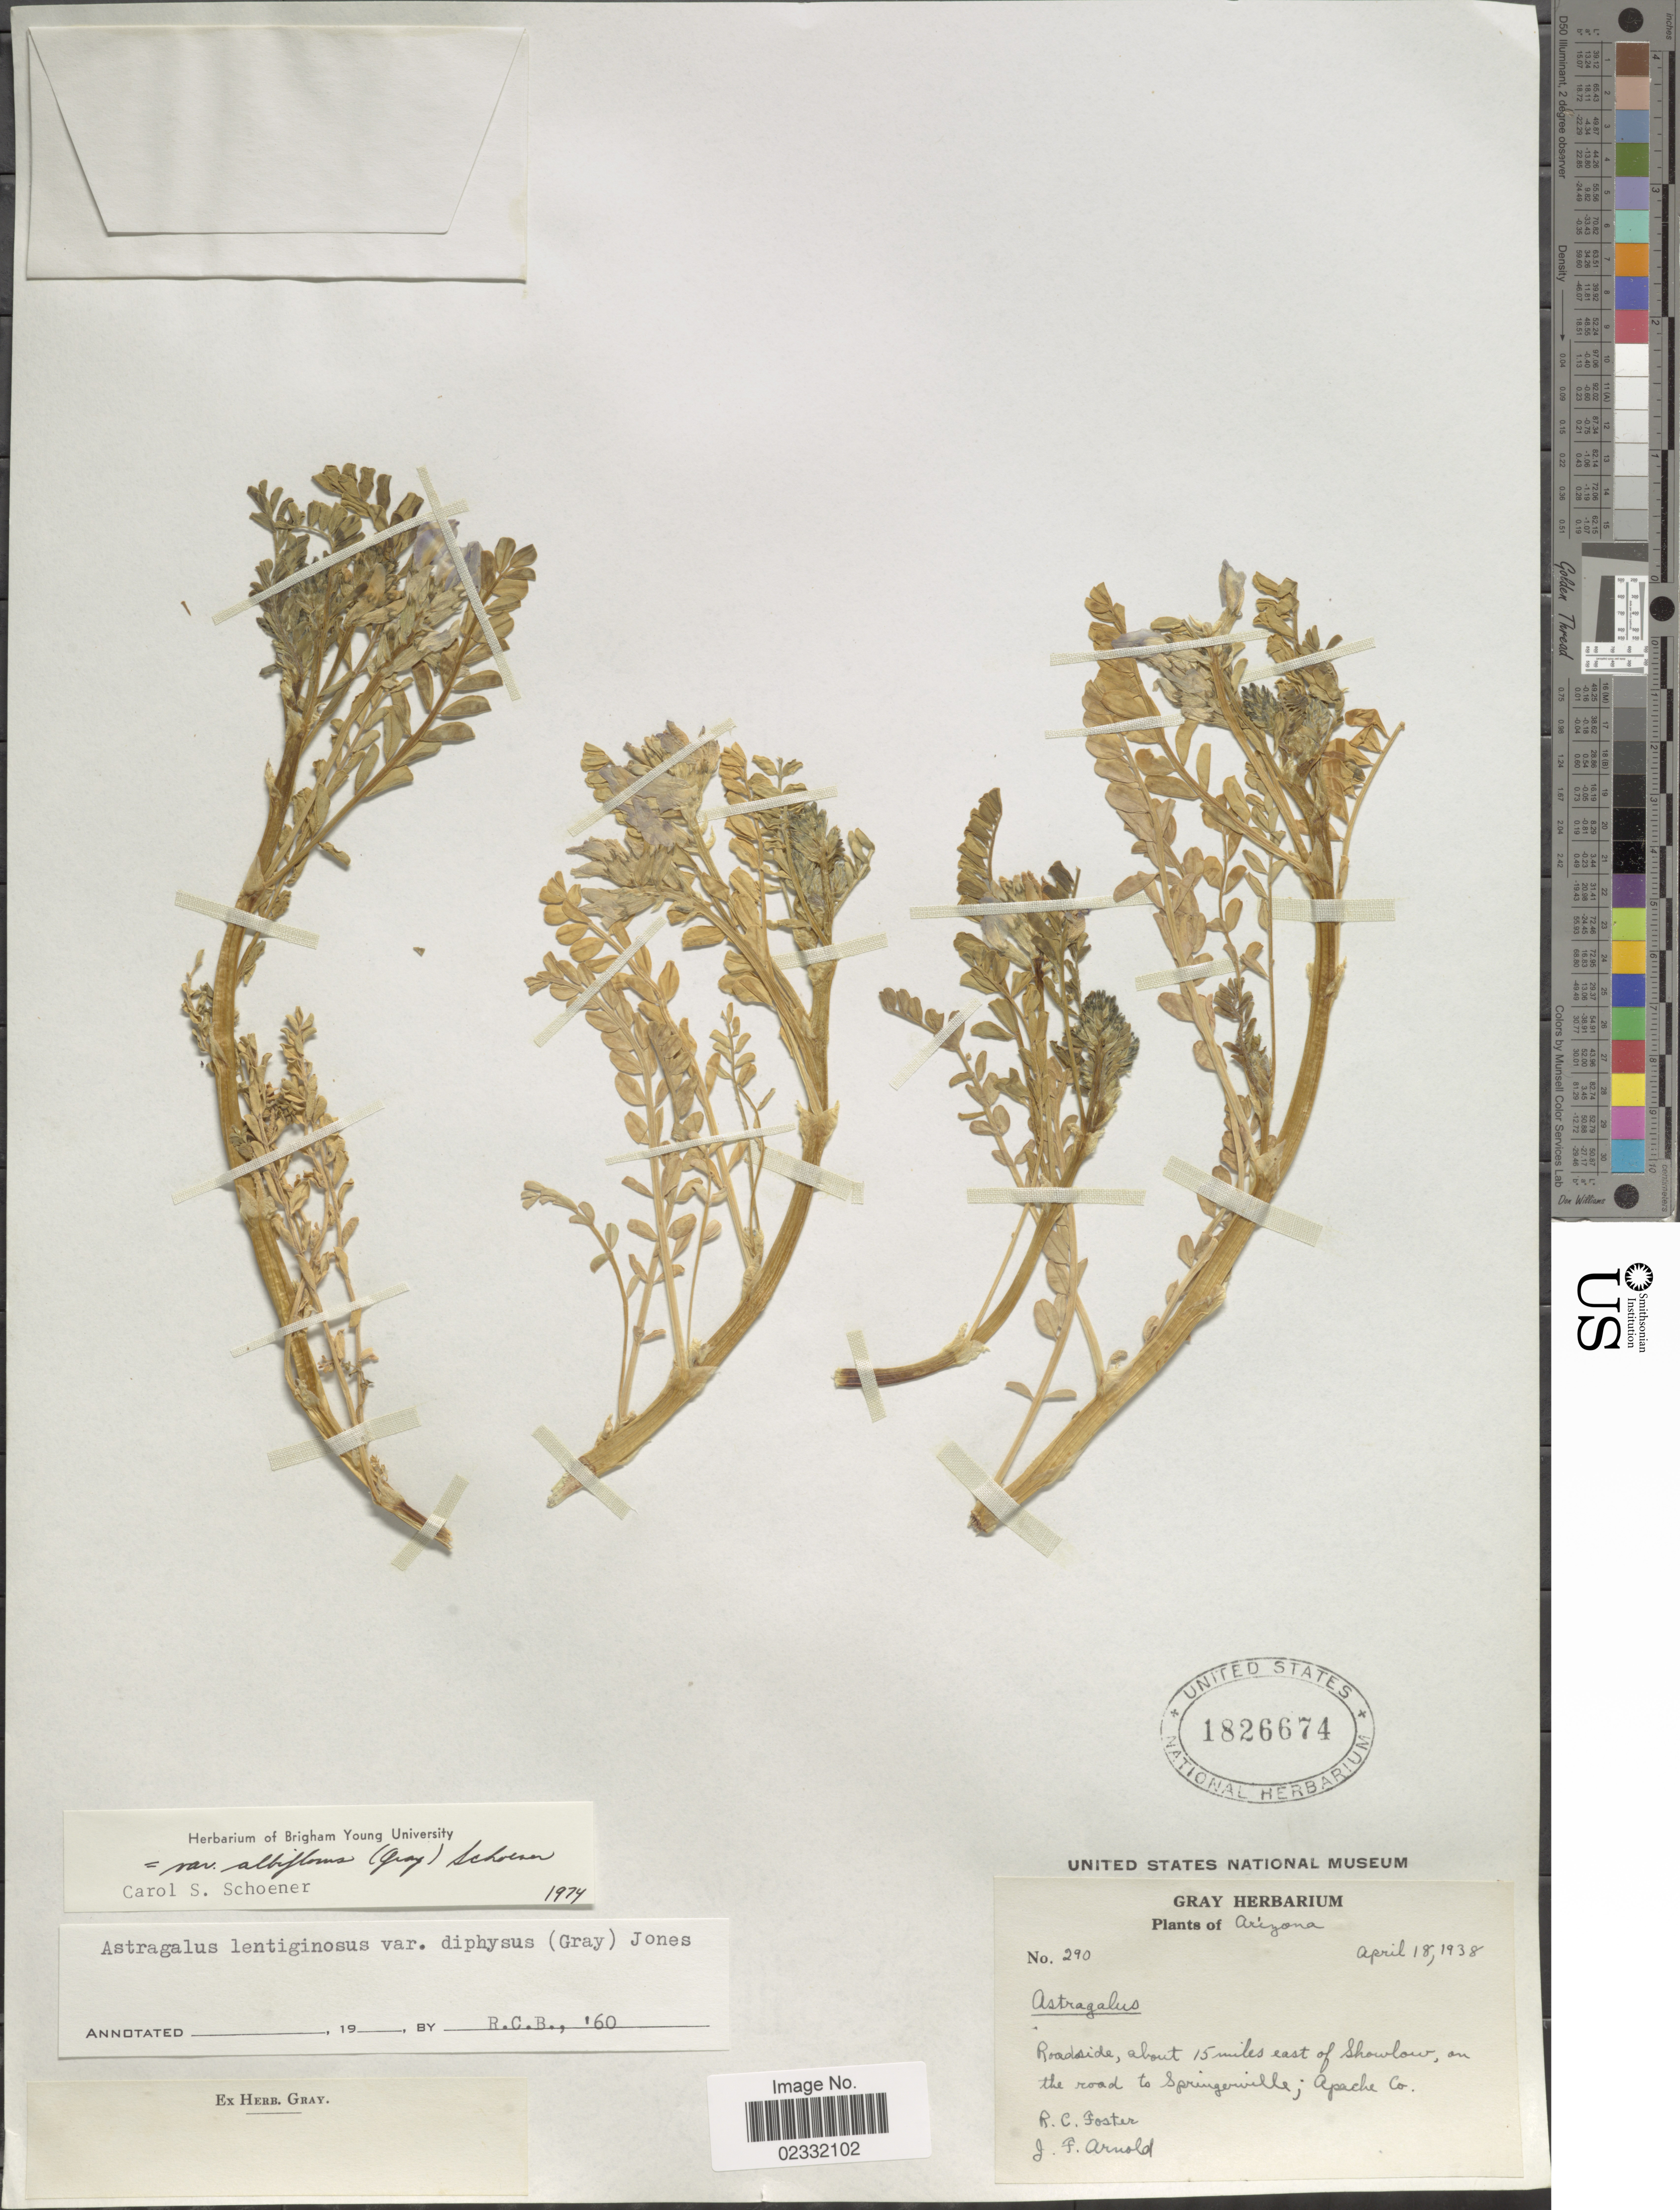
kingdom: Plantae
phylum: Tracheophyta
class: Magnoliopsida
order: Fabales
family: Fabaceae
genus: Astragalus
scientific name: Astragalus lentiginosus var. albiflorus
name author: (A. Gray) Schoener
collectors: R. C. Foster & J. F. Arnold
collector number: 290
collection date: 1938-04-18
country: United States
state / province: Arizona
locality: Roadside, about 15 miles east of Showlow, on the road to Springerville; Apache Co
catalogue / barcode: US 1826674